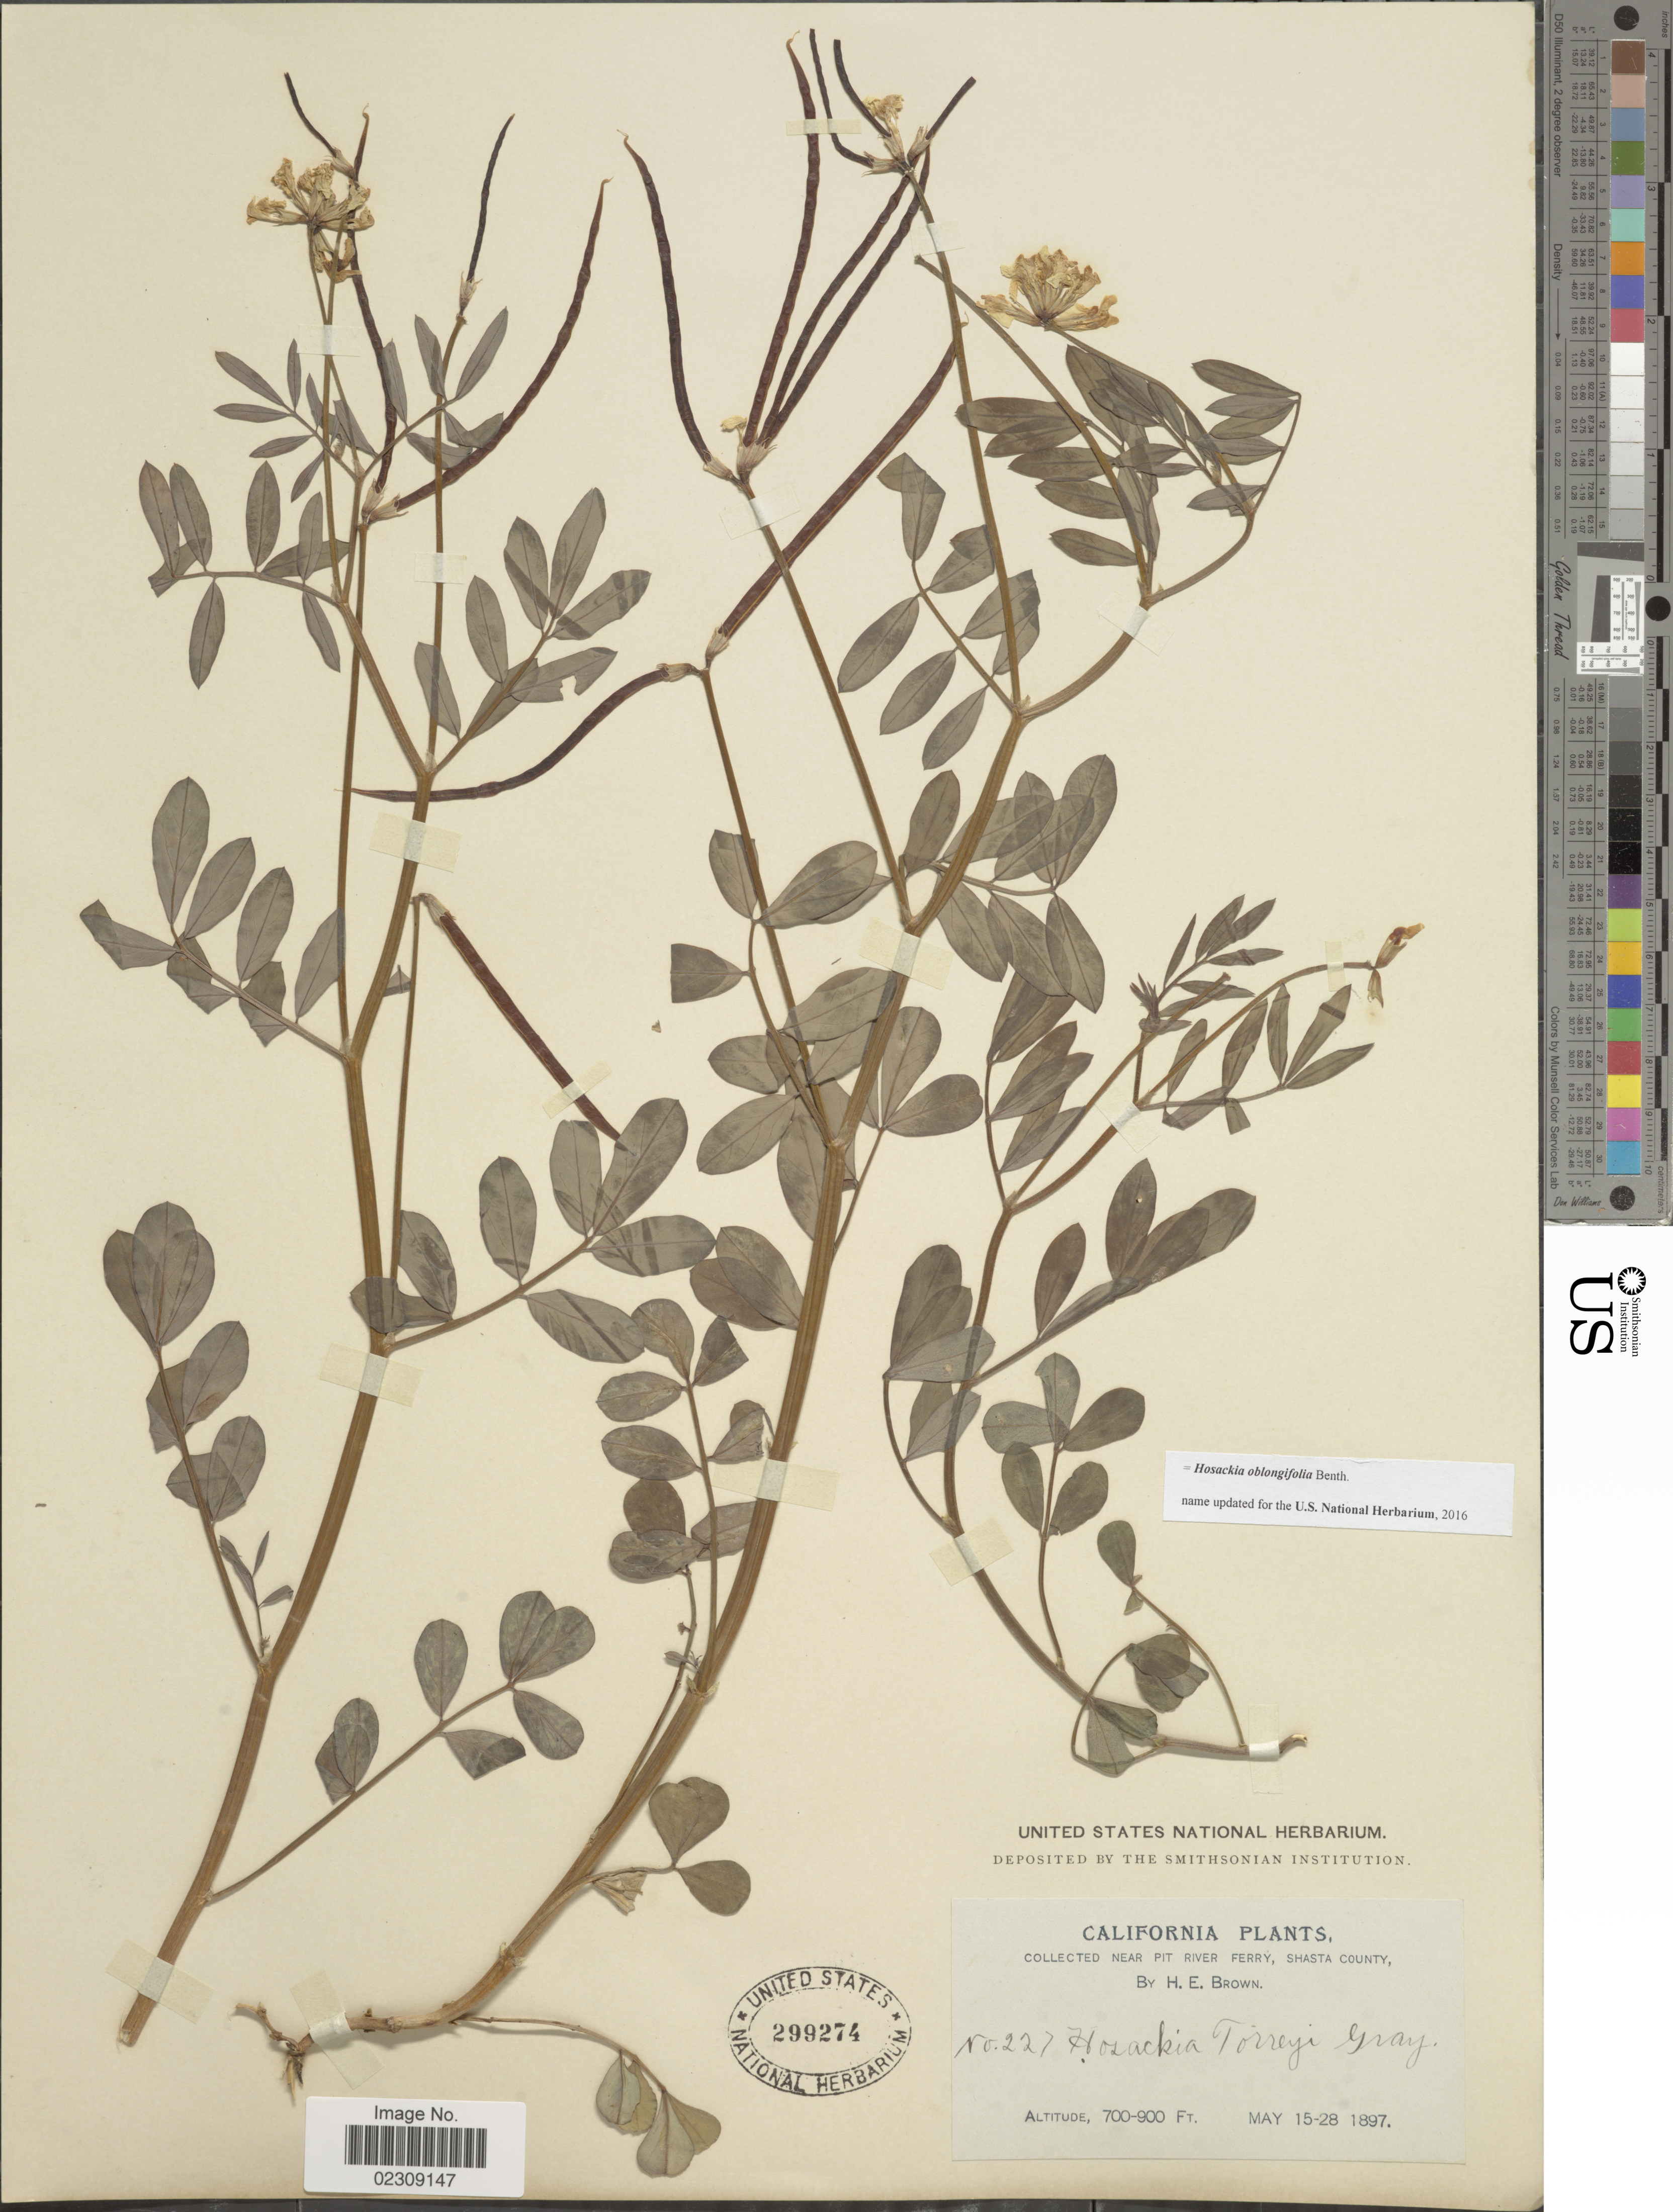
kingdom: Plantae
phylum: Tracheophyta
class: Magnoliopsida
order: Fabales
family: Fabaceae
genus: Hosackia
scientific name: Hosackia oblongifolia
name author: Benth.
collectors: H. E. Brown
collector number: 227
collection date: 1897-05-15/1897-05-28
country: United States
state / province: California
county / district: Shasta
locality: Near Pit River Ferry, Shasta County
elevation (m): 213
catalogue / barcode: US 299274